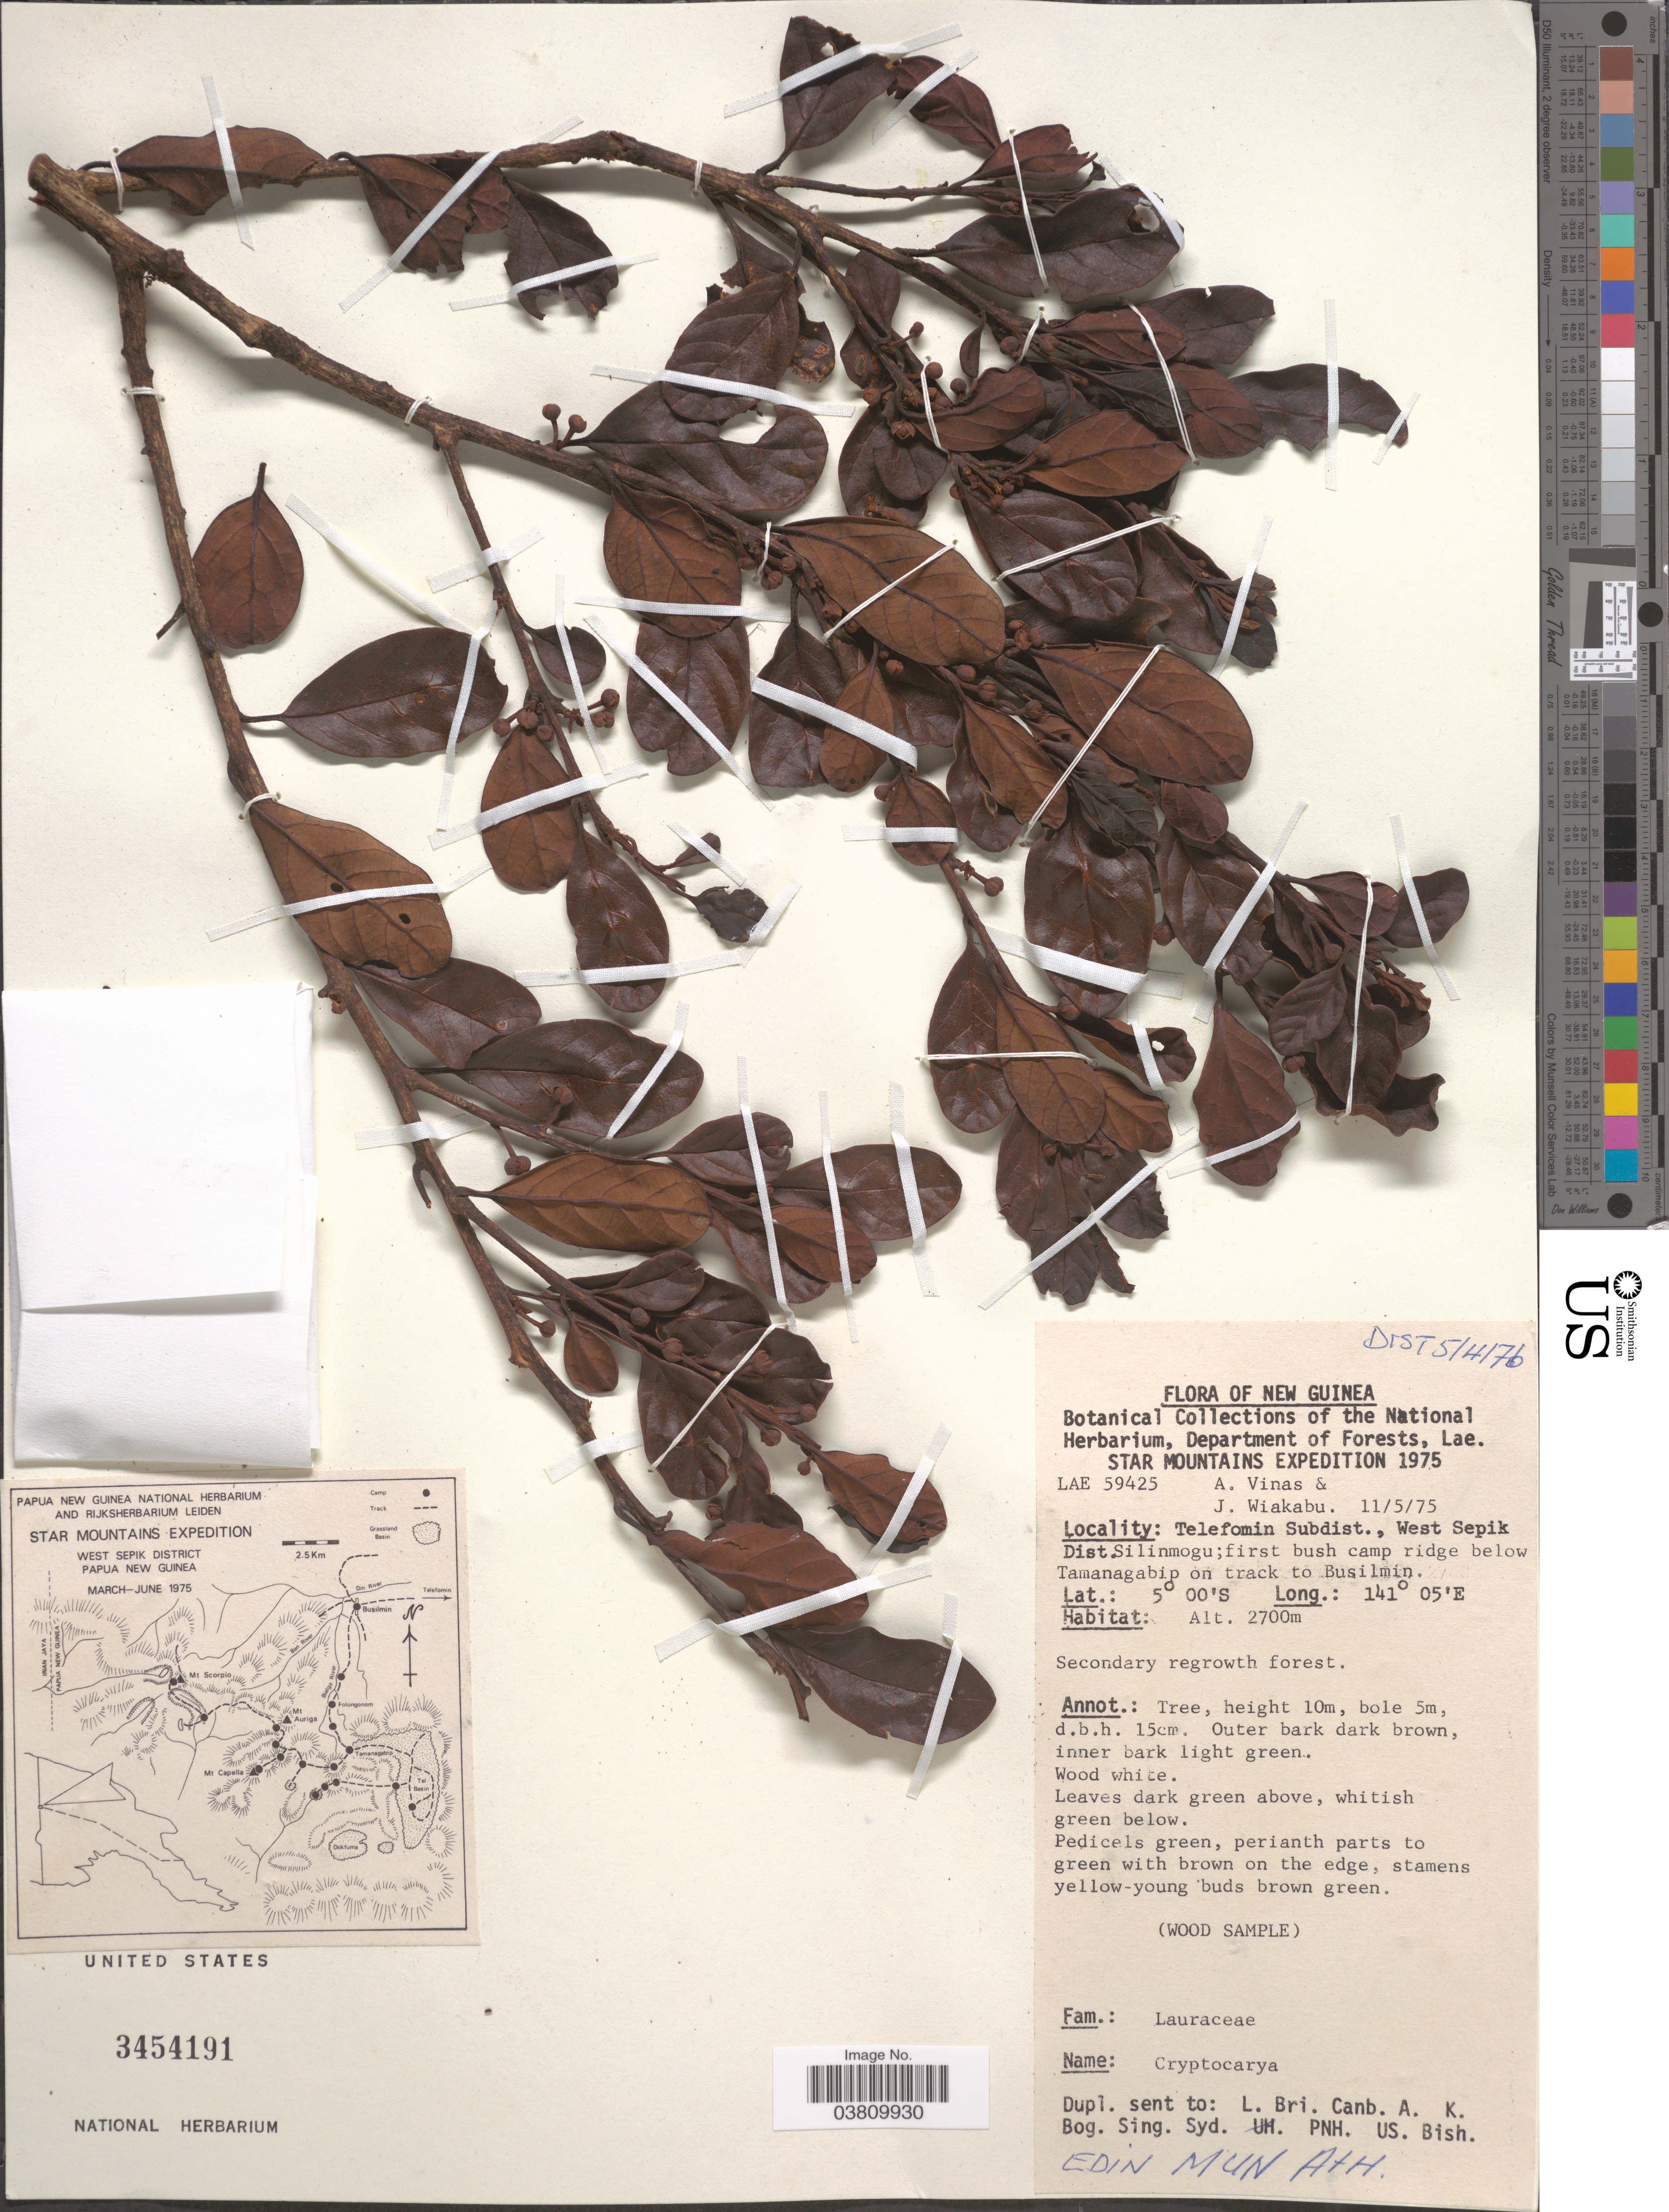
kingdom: Plantae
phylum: Tracheophyta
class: Magnoliopsida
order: Laurales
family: Lauraceae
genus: Cryptocarya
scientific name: Cryptocarya sp.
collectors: A. Vinas & J. Wiakabu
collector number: LAE59425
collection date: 1975-05-11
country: Papua New Guinea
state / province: Sandaun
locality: New Guinea. Telefomin Subdist., West Sepik Dist. Silinmogu; first bush camp ridge below Tamanagabip on track to Busilmin.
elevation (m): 2700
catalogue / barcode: US 3454191